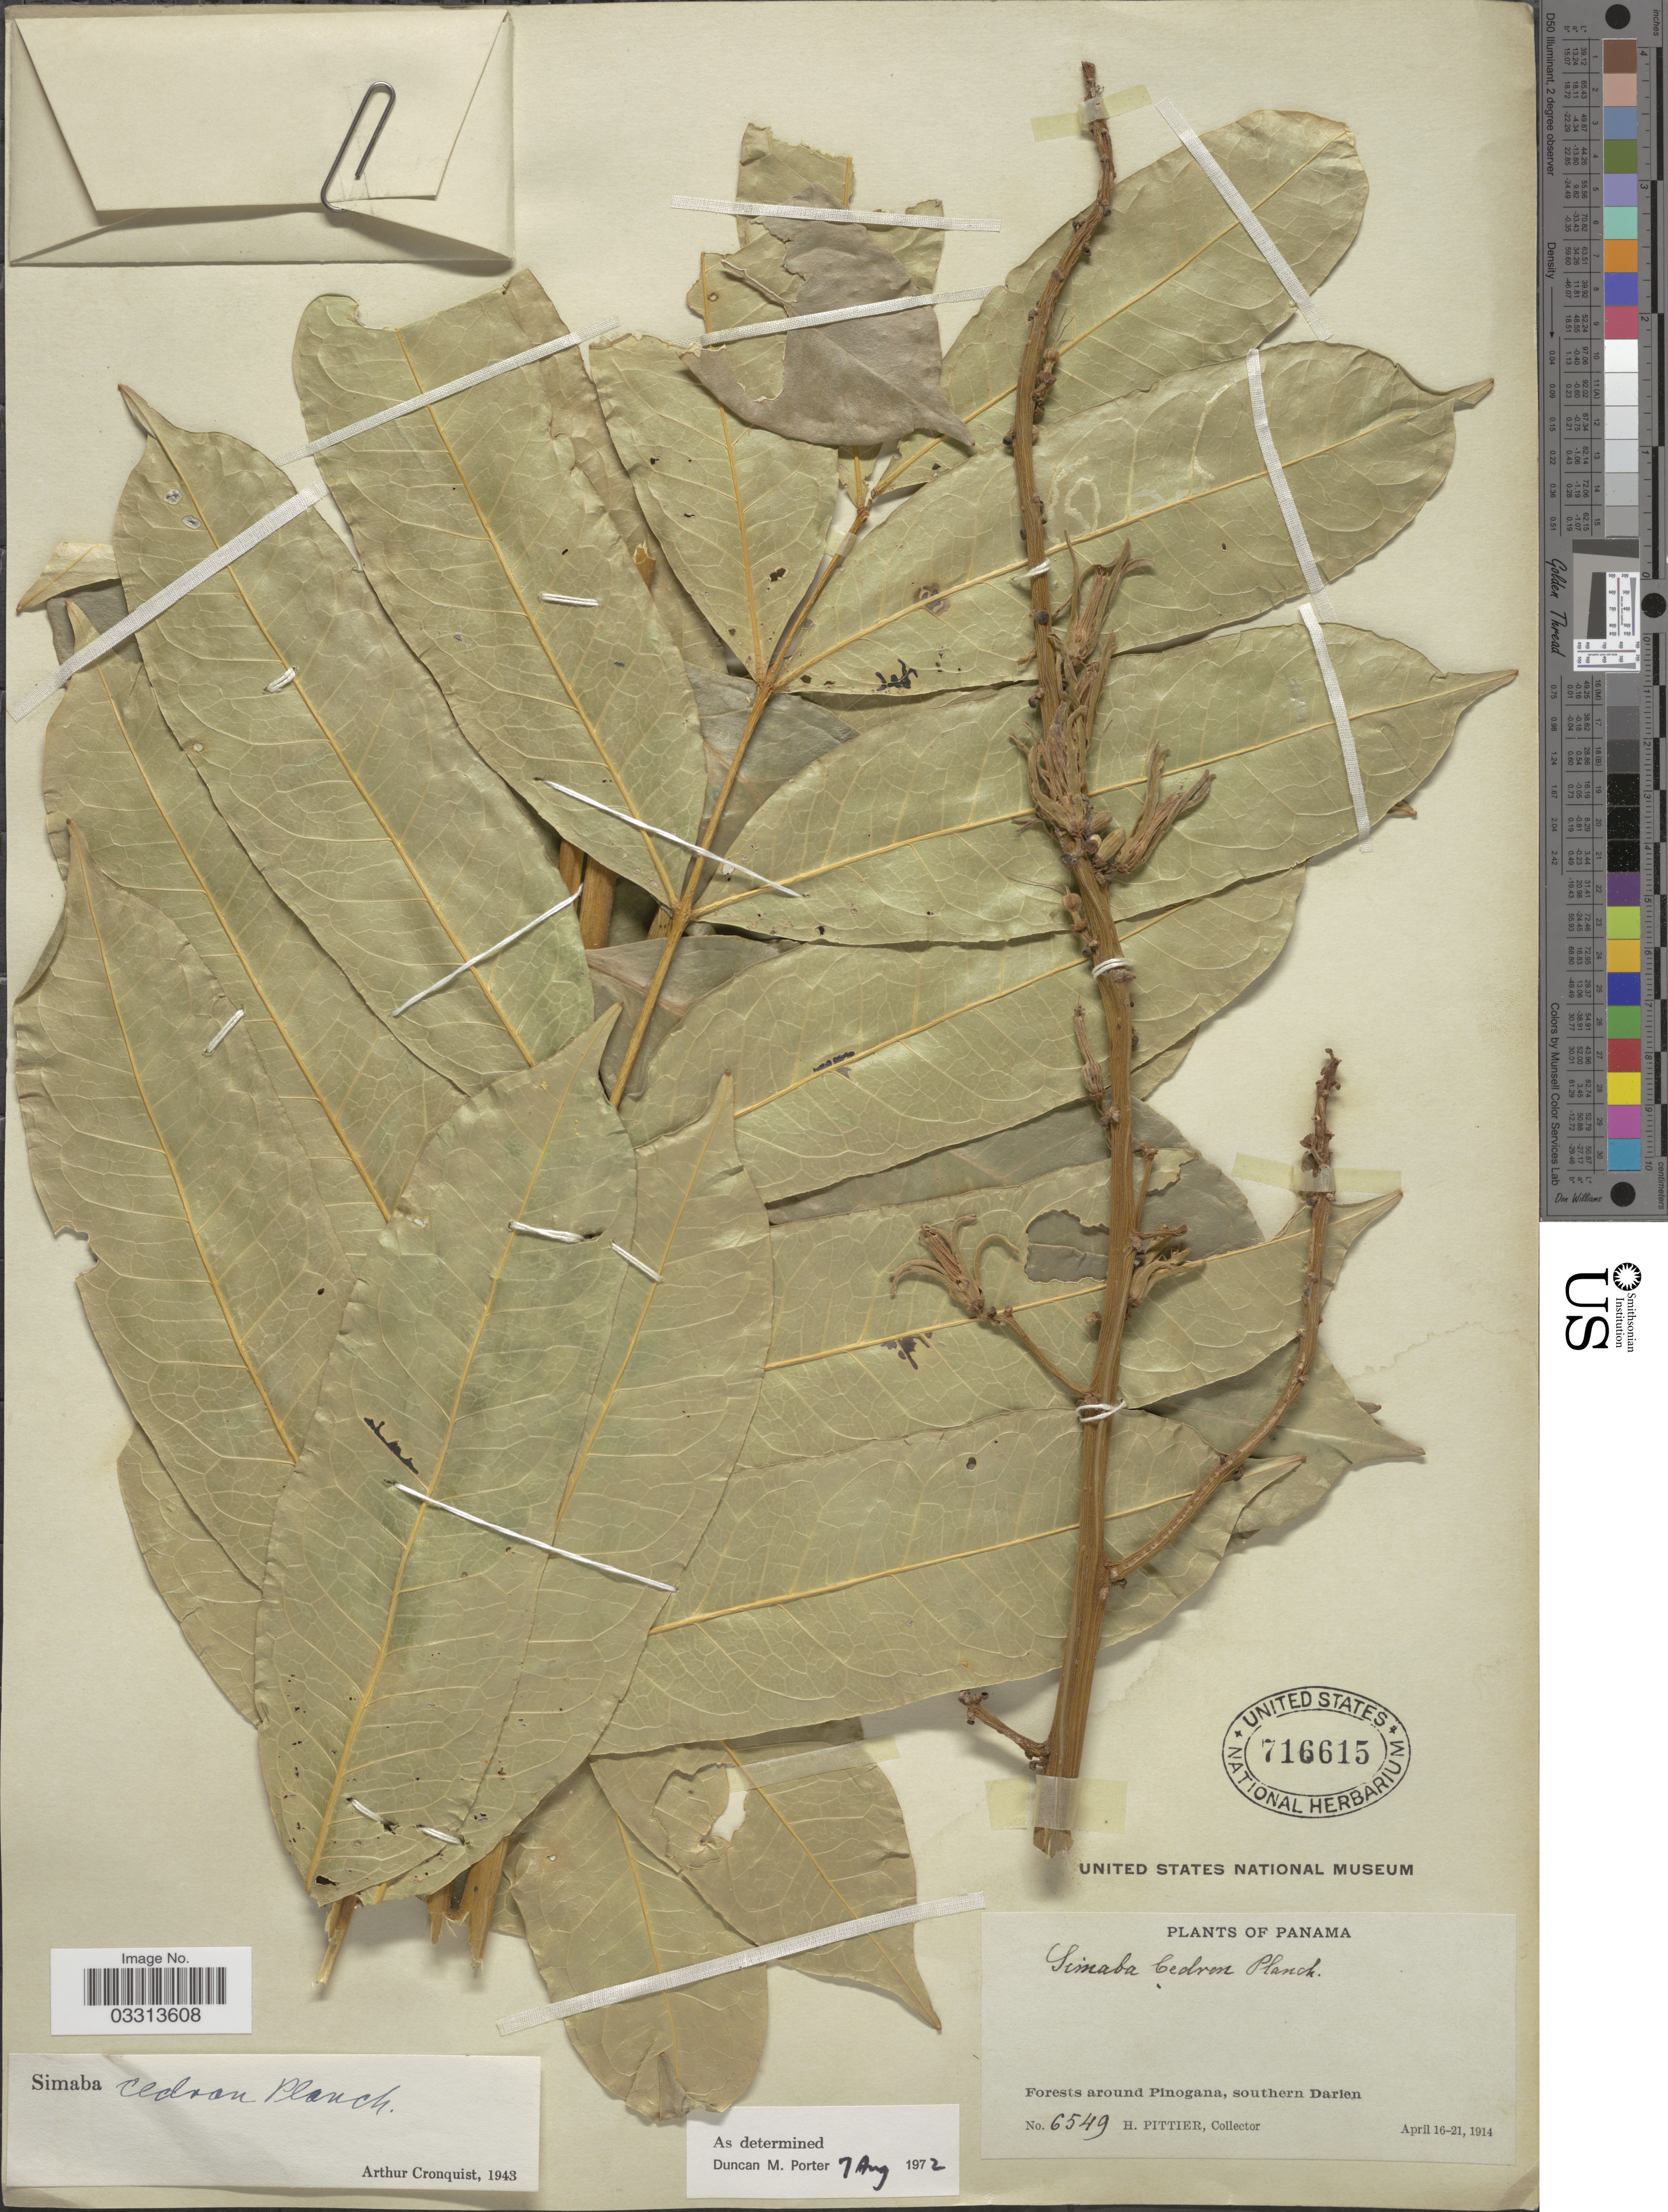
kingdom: Plantae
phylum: Tracheophyta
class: Magnoliopsida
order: Sapindales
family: Simaroubaceae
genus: Homalolepis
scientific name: Homalolepis cedron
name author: (Planch.) Devecchi & Pirani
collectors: H. F. Pittier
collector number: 6549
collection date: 1914-04-16/1914-04-21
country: Panama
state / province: Darién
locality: Forests aroung Pinogana, southern Darien.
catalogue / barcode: US 716615